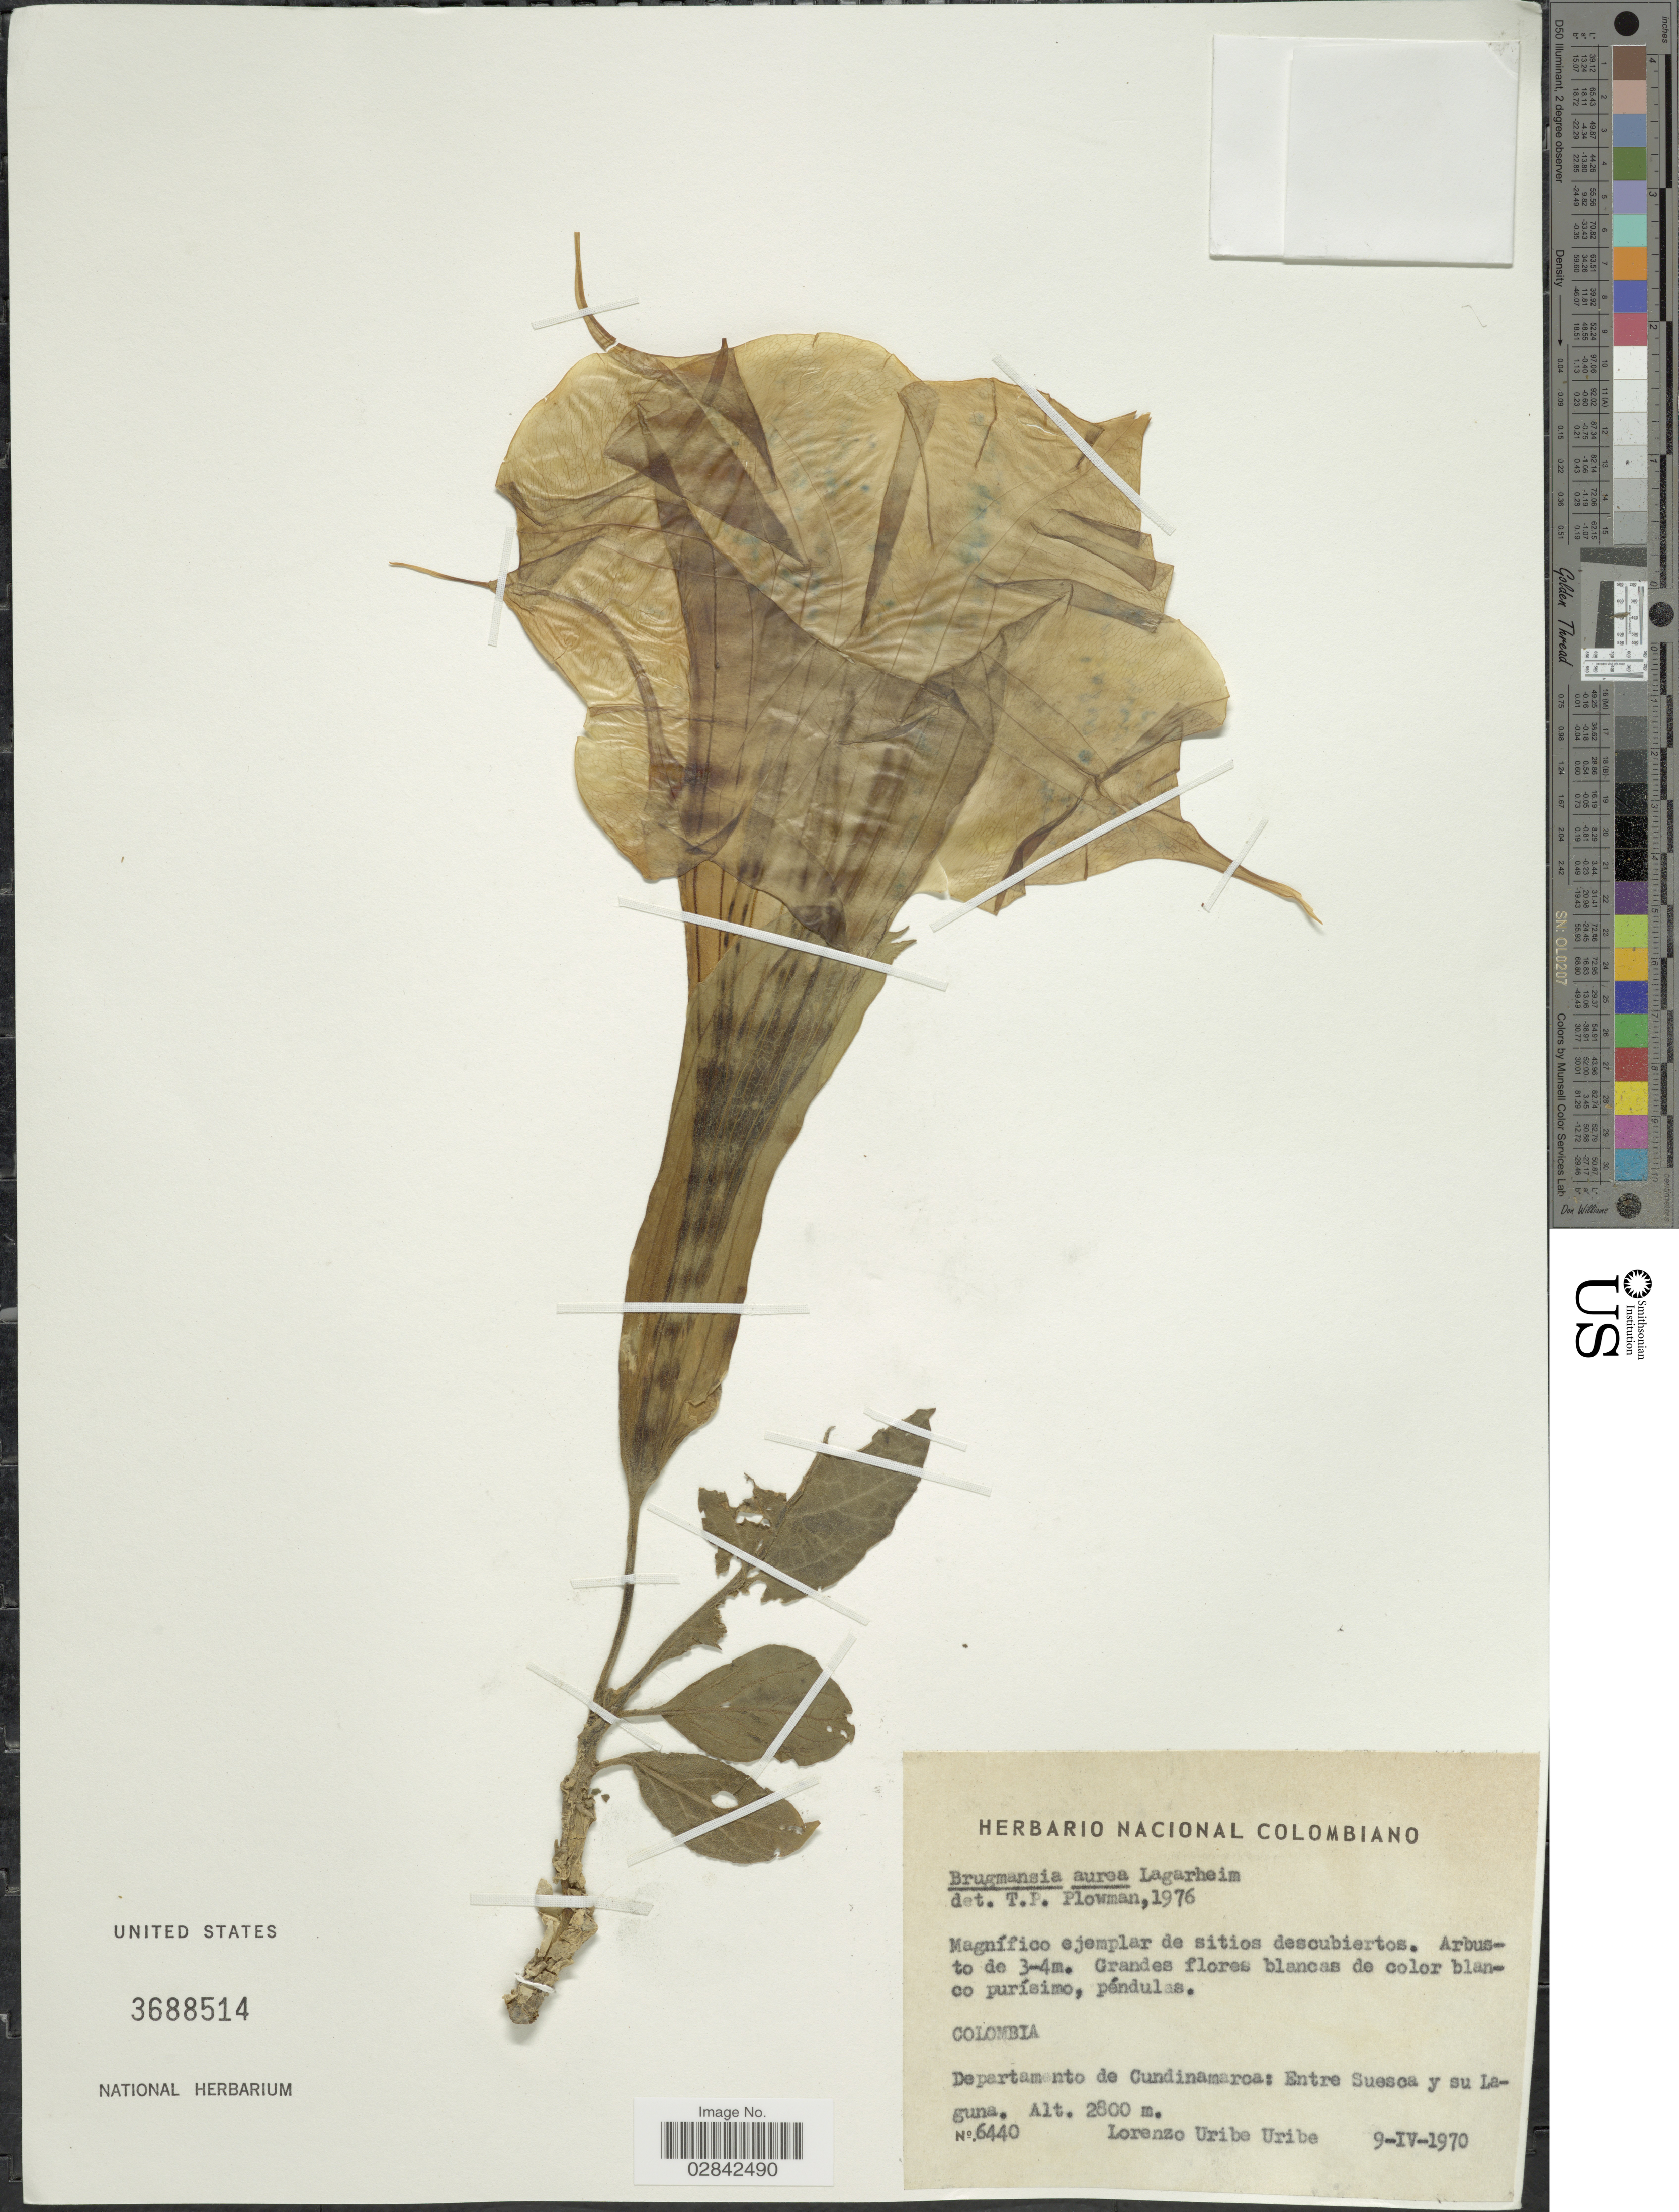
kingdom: Plantae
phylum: Tracheophyta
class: Magnoliopsida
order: Solanales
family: Solanaceae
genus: Brugmansia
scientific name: Brugmansia aurea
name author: Lagerh.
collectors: L. Uribe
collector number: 6440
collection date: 1970-04-09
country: Colombia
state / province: Cundinamarca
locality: Departamento de Cundinamarca: Entre Suesca y su Laguna.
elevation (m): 2800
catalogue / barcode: US 3688514